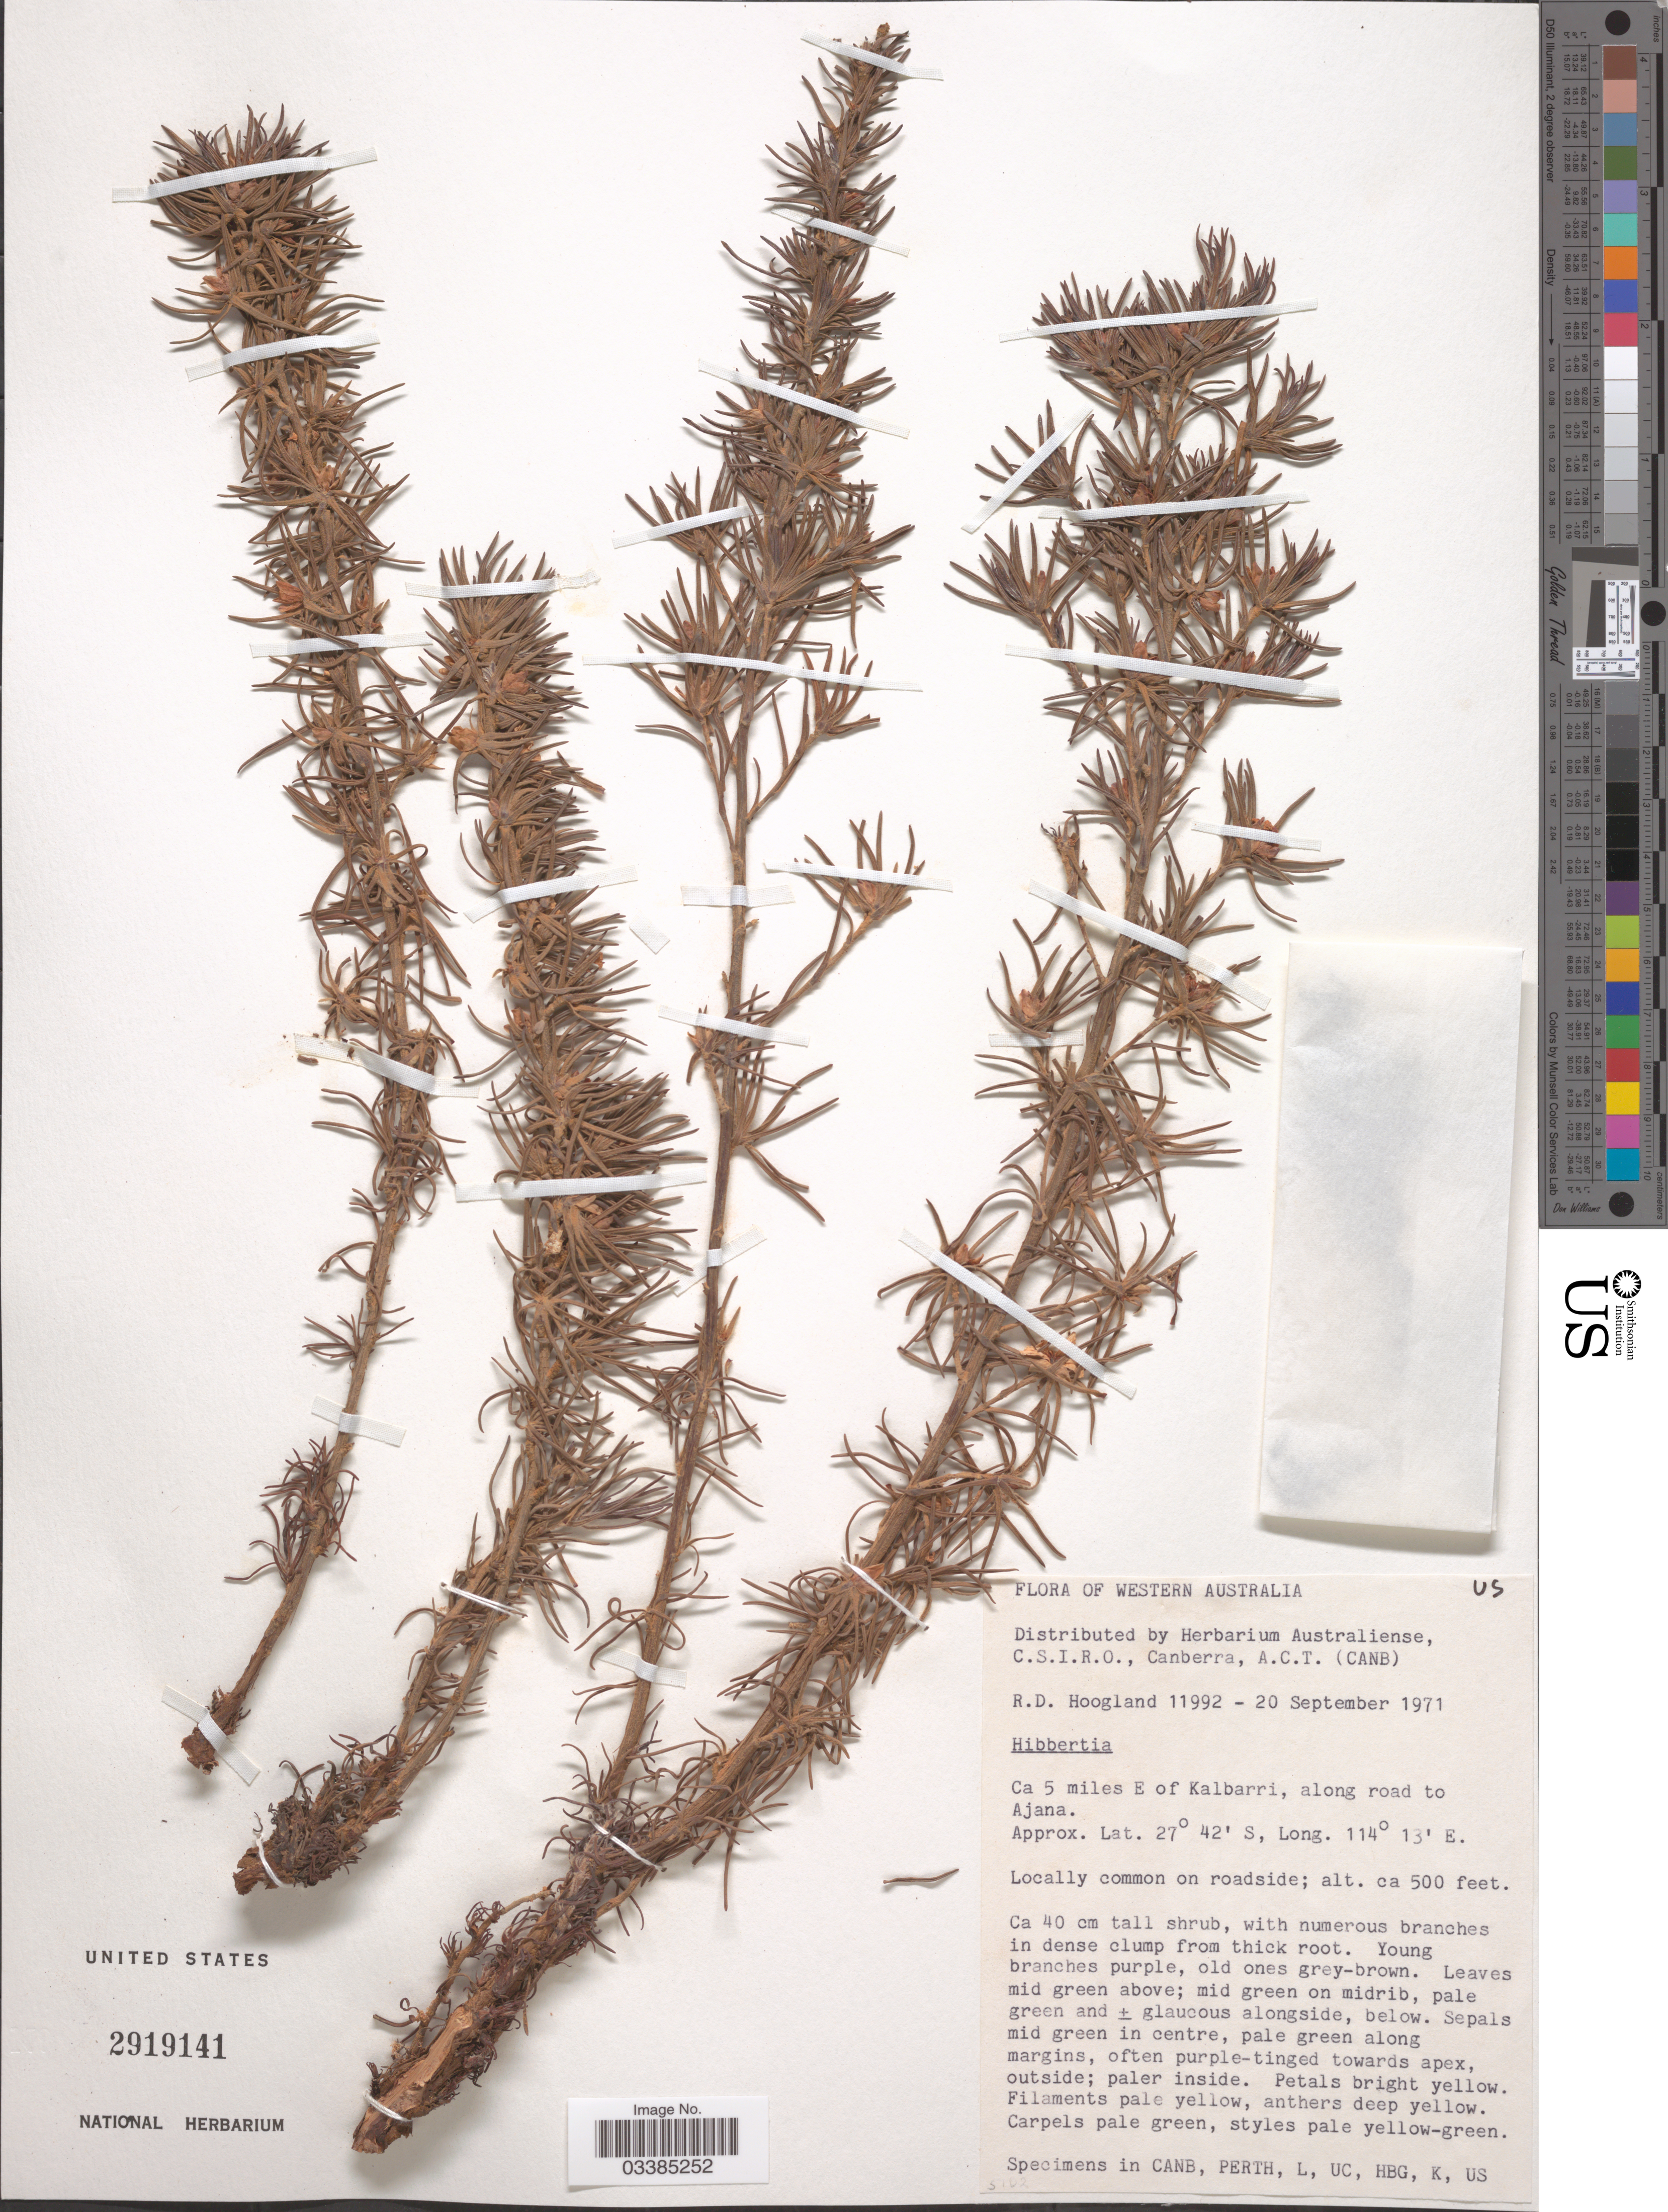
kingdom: Plantae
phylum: Tracheophyta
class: Magnoliopsida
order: Dilleniales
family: Dilleniaceae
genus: Hibbertia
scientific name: Hibbertia sp.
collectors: R. D. Hoogland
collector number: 11992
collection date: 1971-09-20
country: Australia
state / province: Western Australia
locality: Ca 5 miles E of Kalbarri, along road to Ajana.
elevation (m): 152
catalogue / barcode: US 2919141